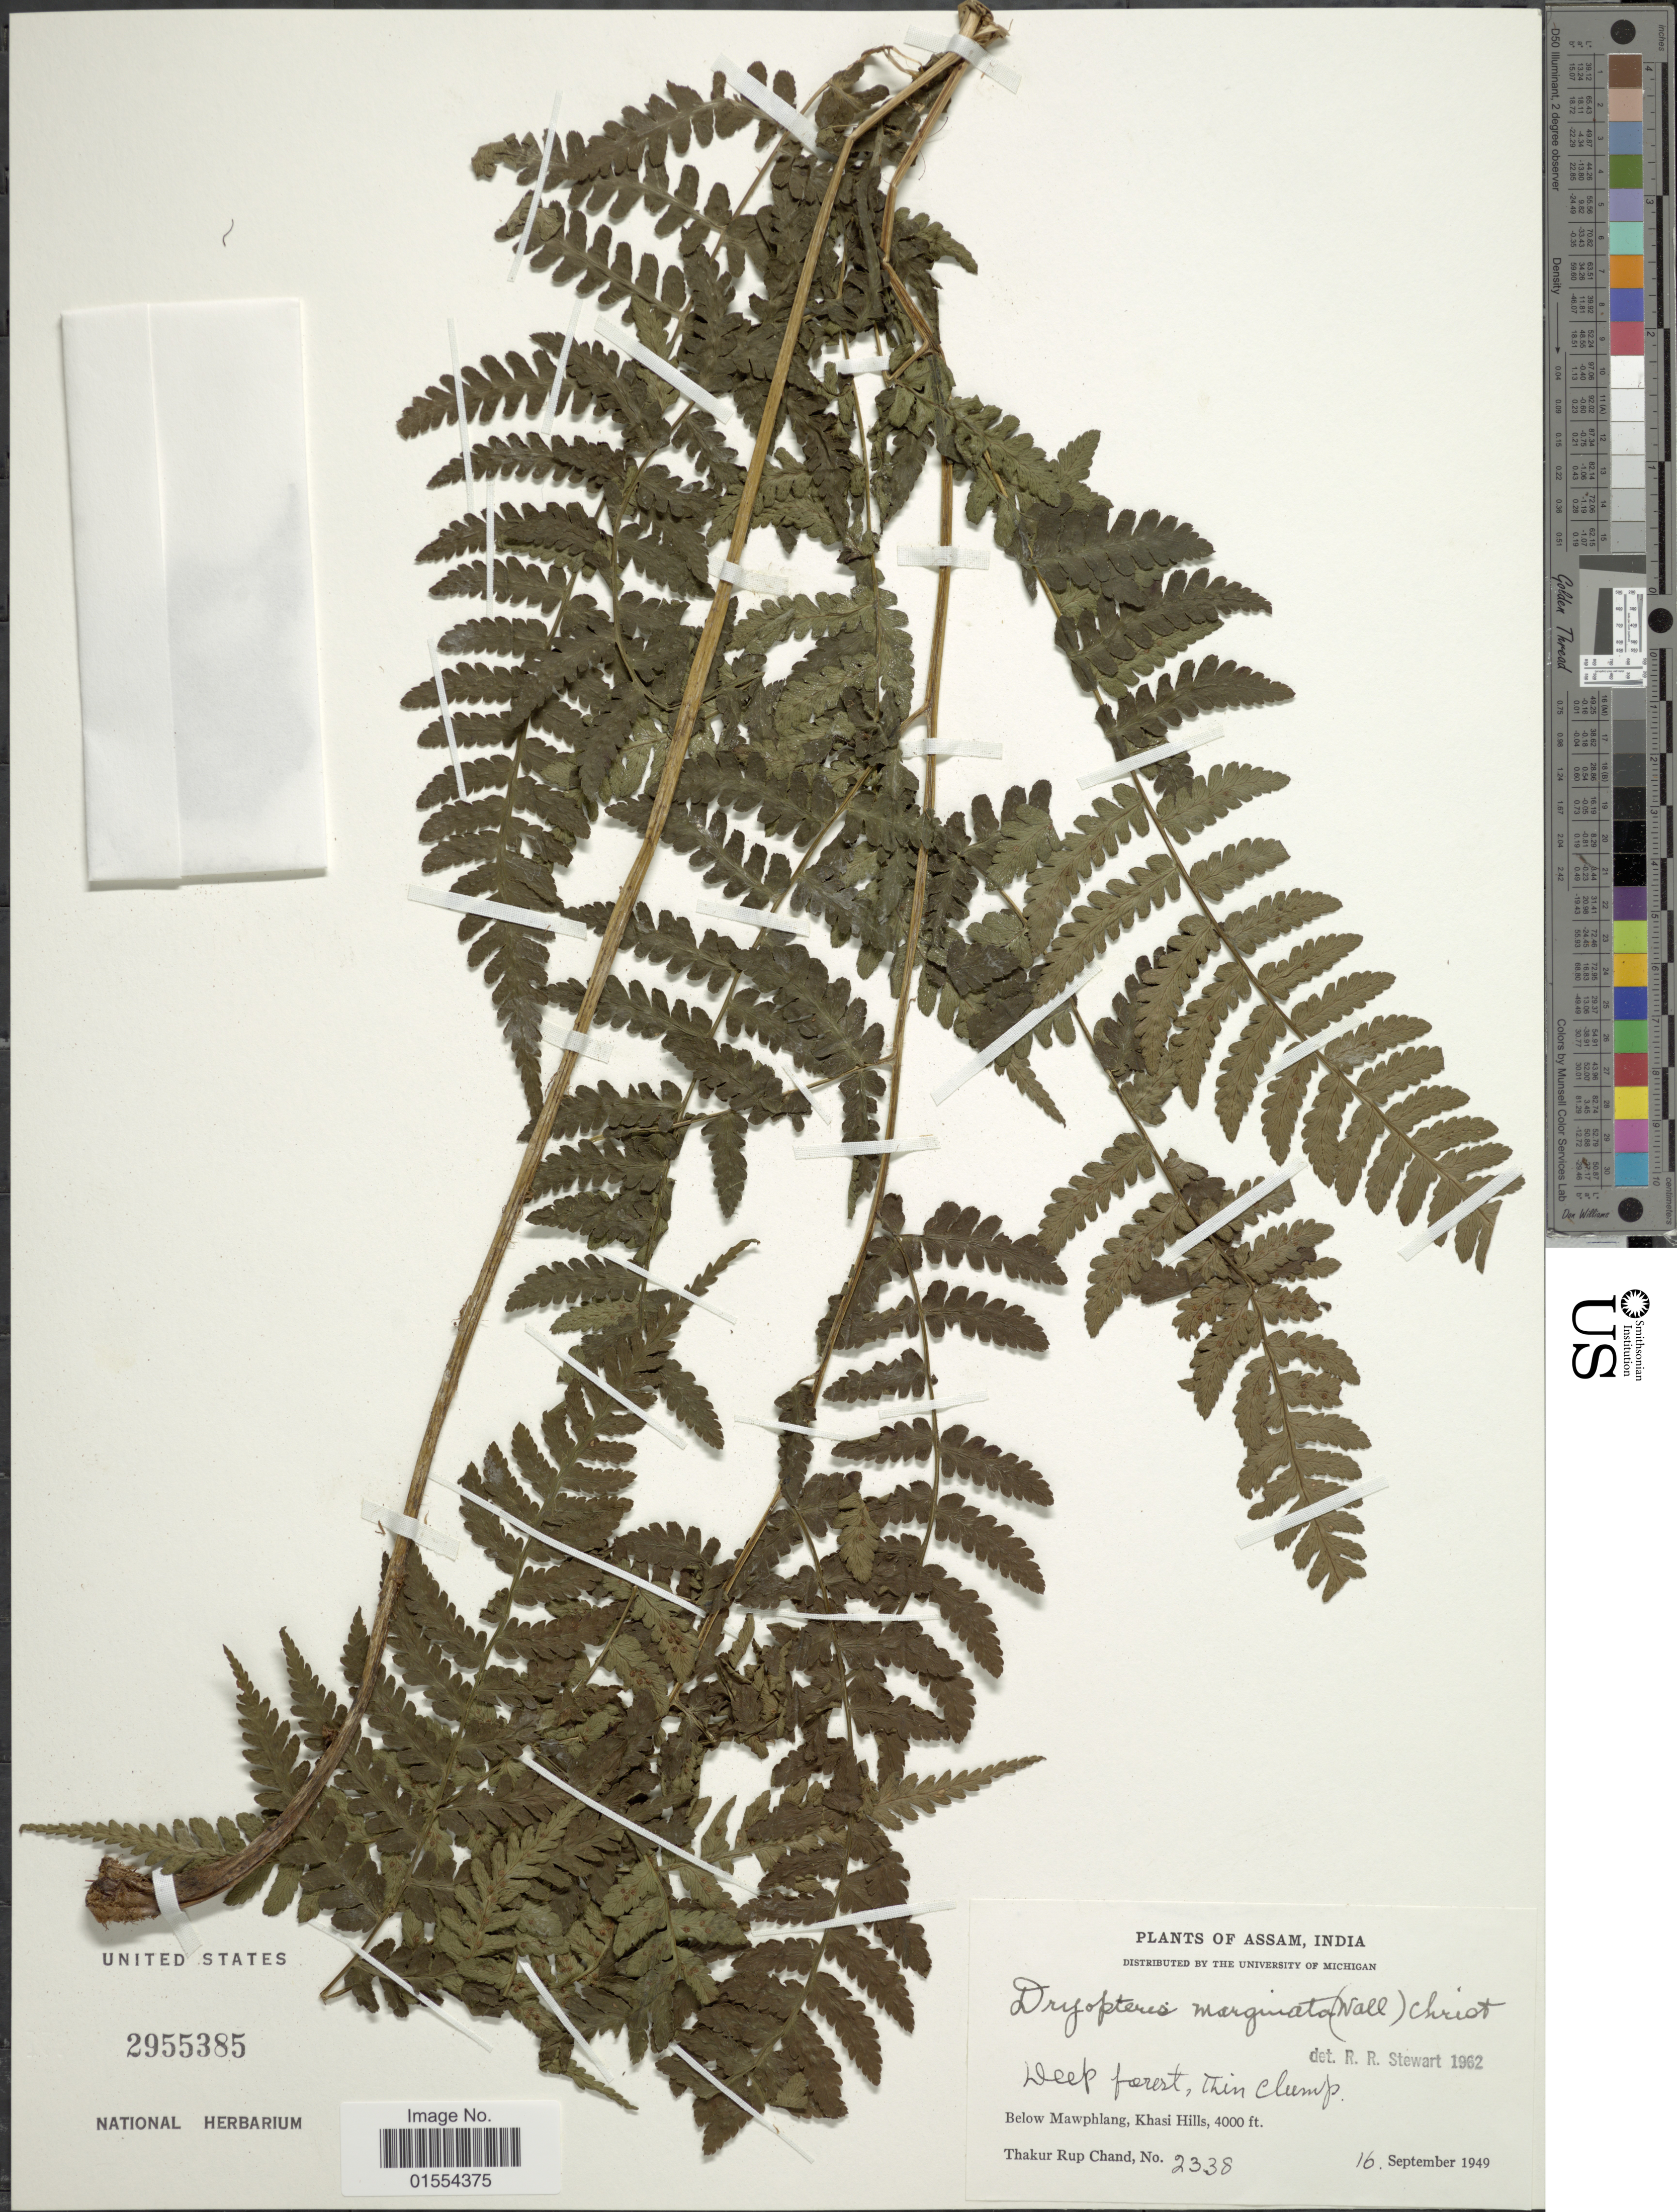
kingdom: Plantae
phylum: Tracheophyta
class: Polypodiopsida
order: Polypodiales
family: Dryopteridaceae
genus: Dryopteris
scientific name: Dryopteris marginata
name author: Christ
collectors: T. R. Chand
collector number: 2338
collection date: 1949-09-16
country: India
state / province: Meghalaya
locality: Assam, India. Below Mawphlang, Khasi Hills.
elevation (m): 1219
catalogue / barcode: US 2955385